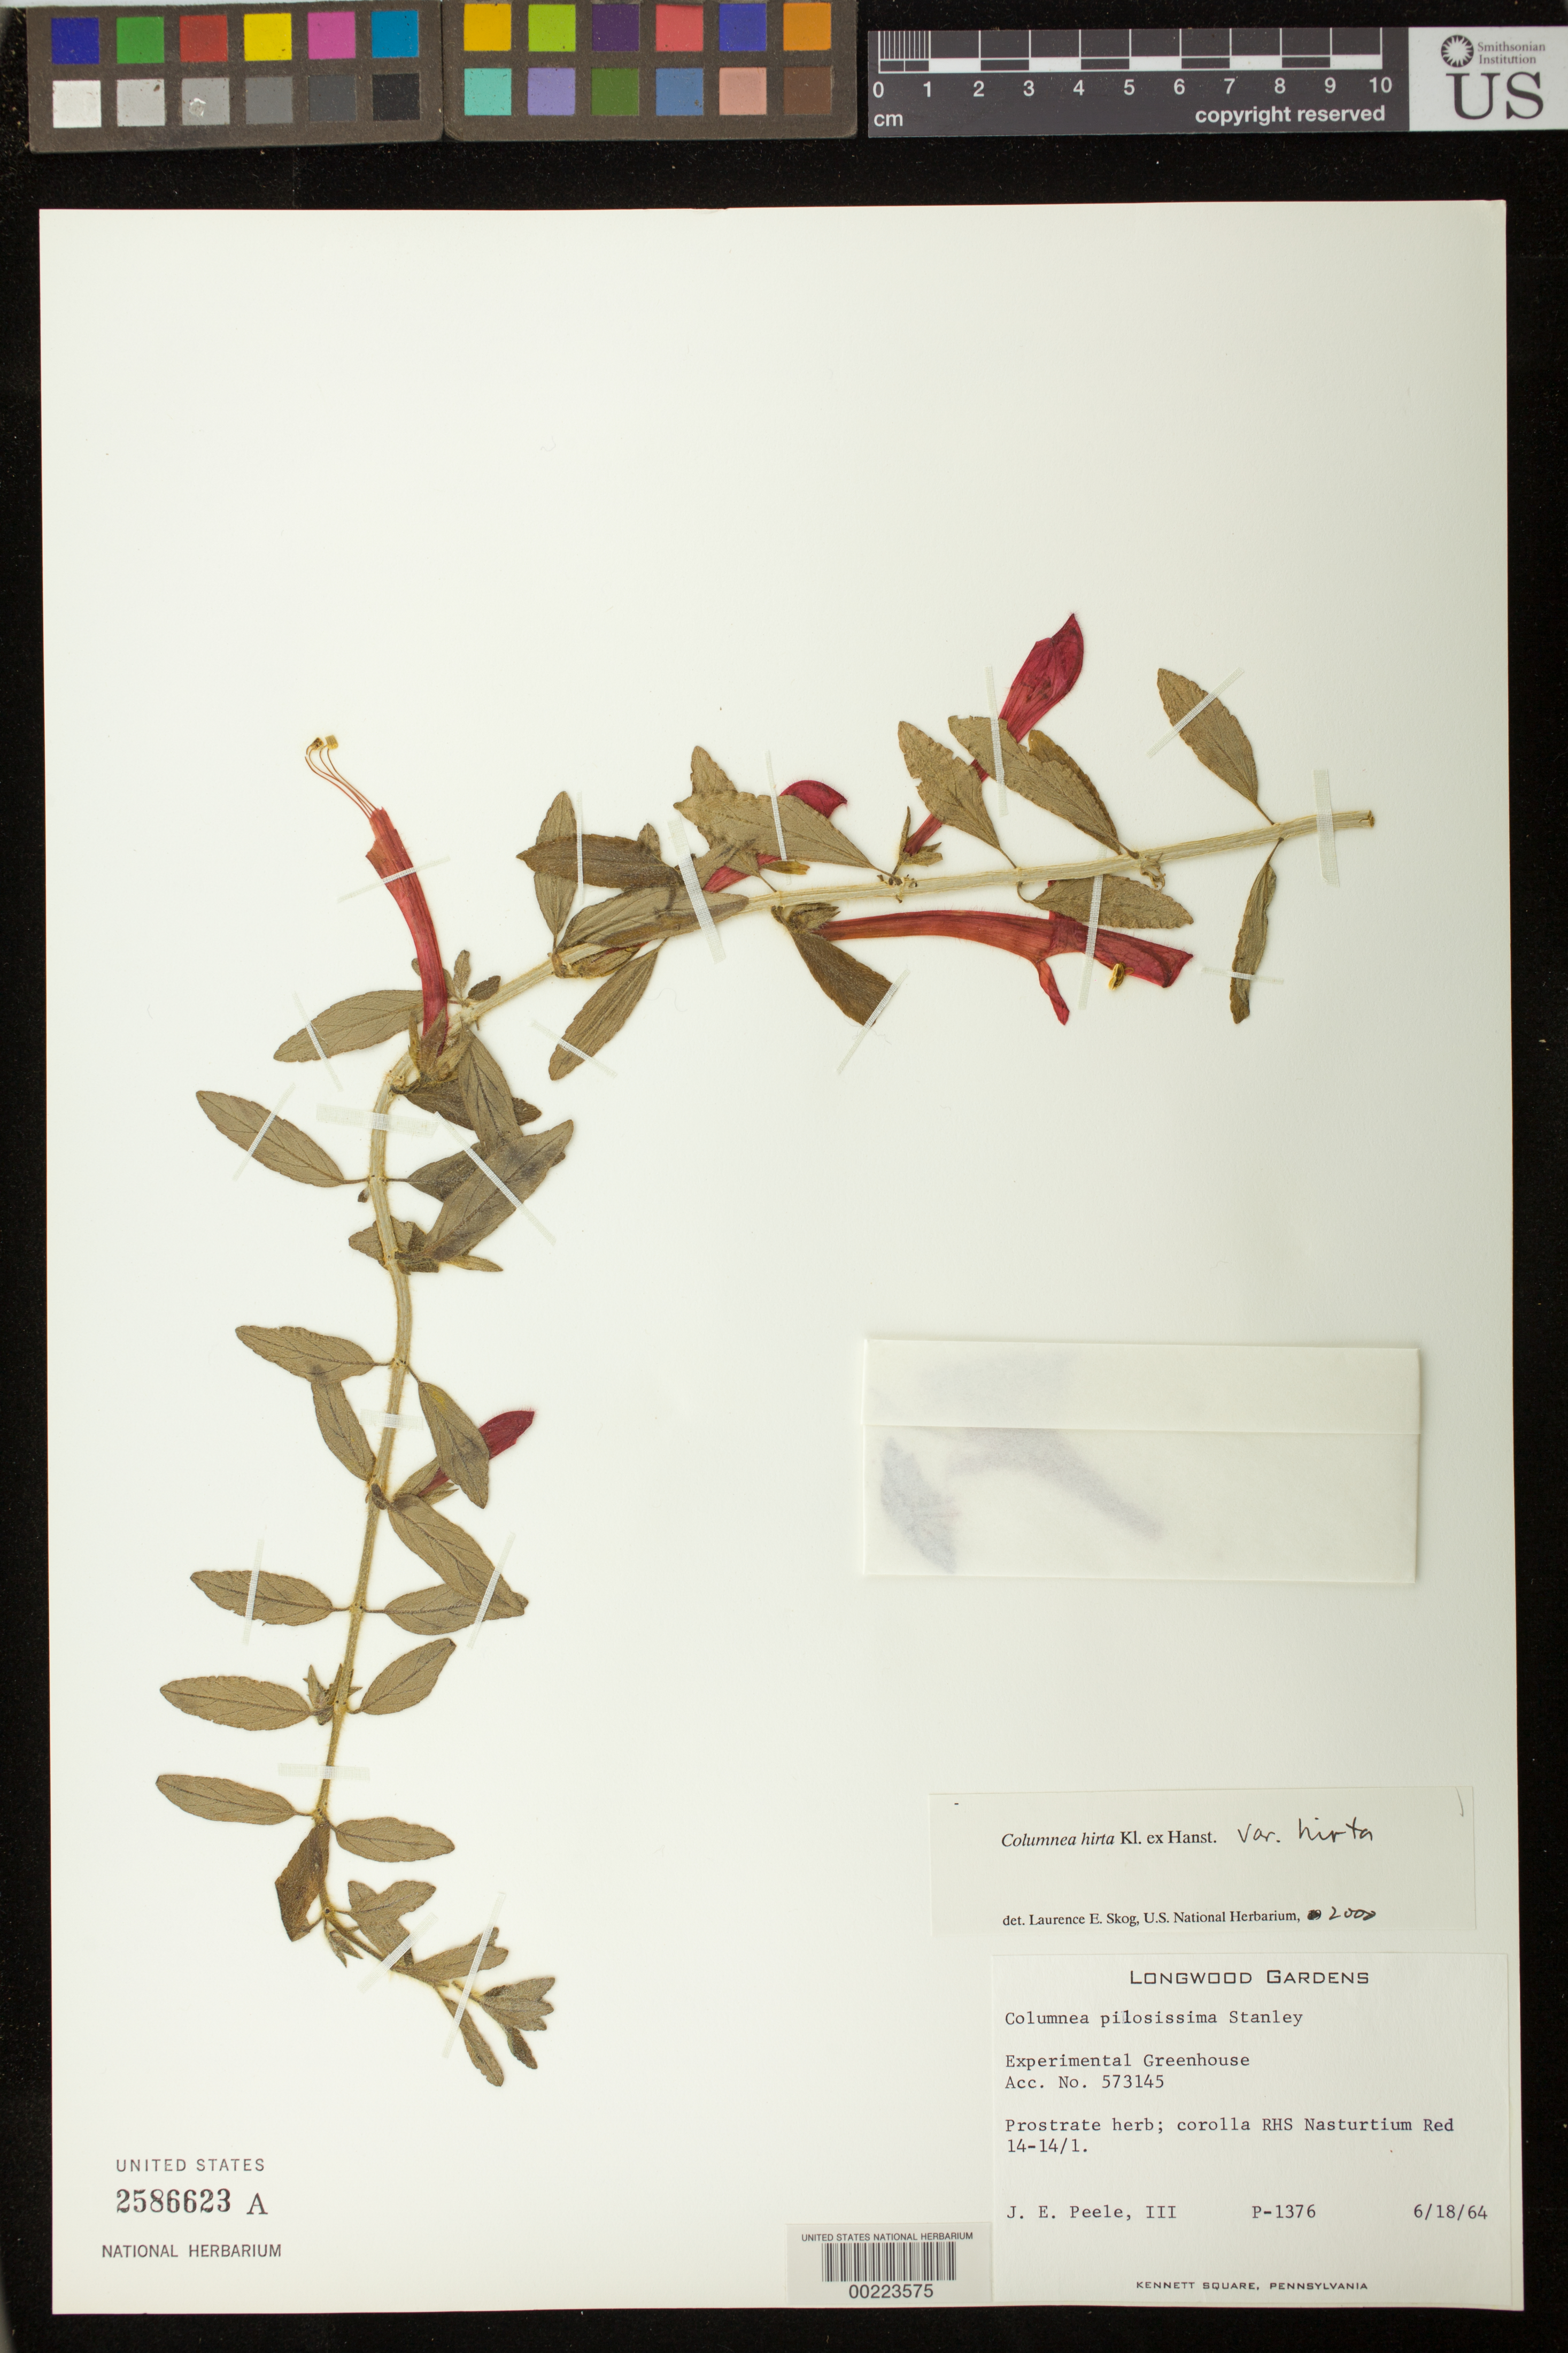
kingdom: Plantae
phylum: Tracheophyta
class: Magnoliopsida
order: Lamiales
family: Gesneriaceae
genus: Columnea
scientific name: Columnea hirta var. hirta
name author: Klotzsch & Hanst.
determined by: Skog, Laurence E.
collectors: J. Peele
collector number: P- 1376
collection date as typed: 18 Jun 1964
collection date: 1964-06-18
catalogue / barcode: US 2586623A